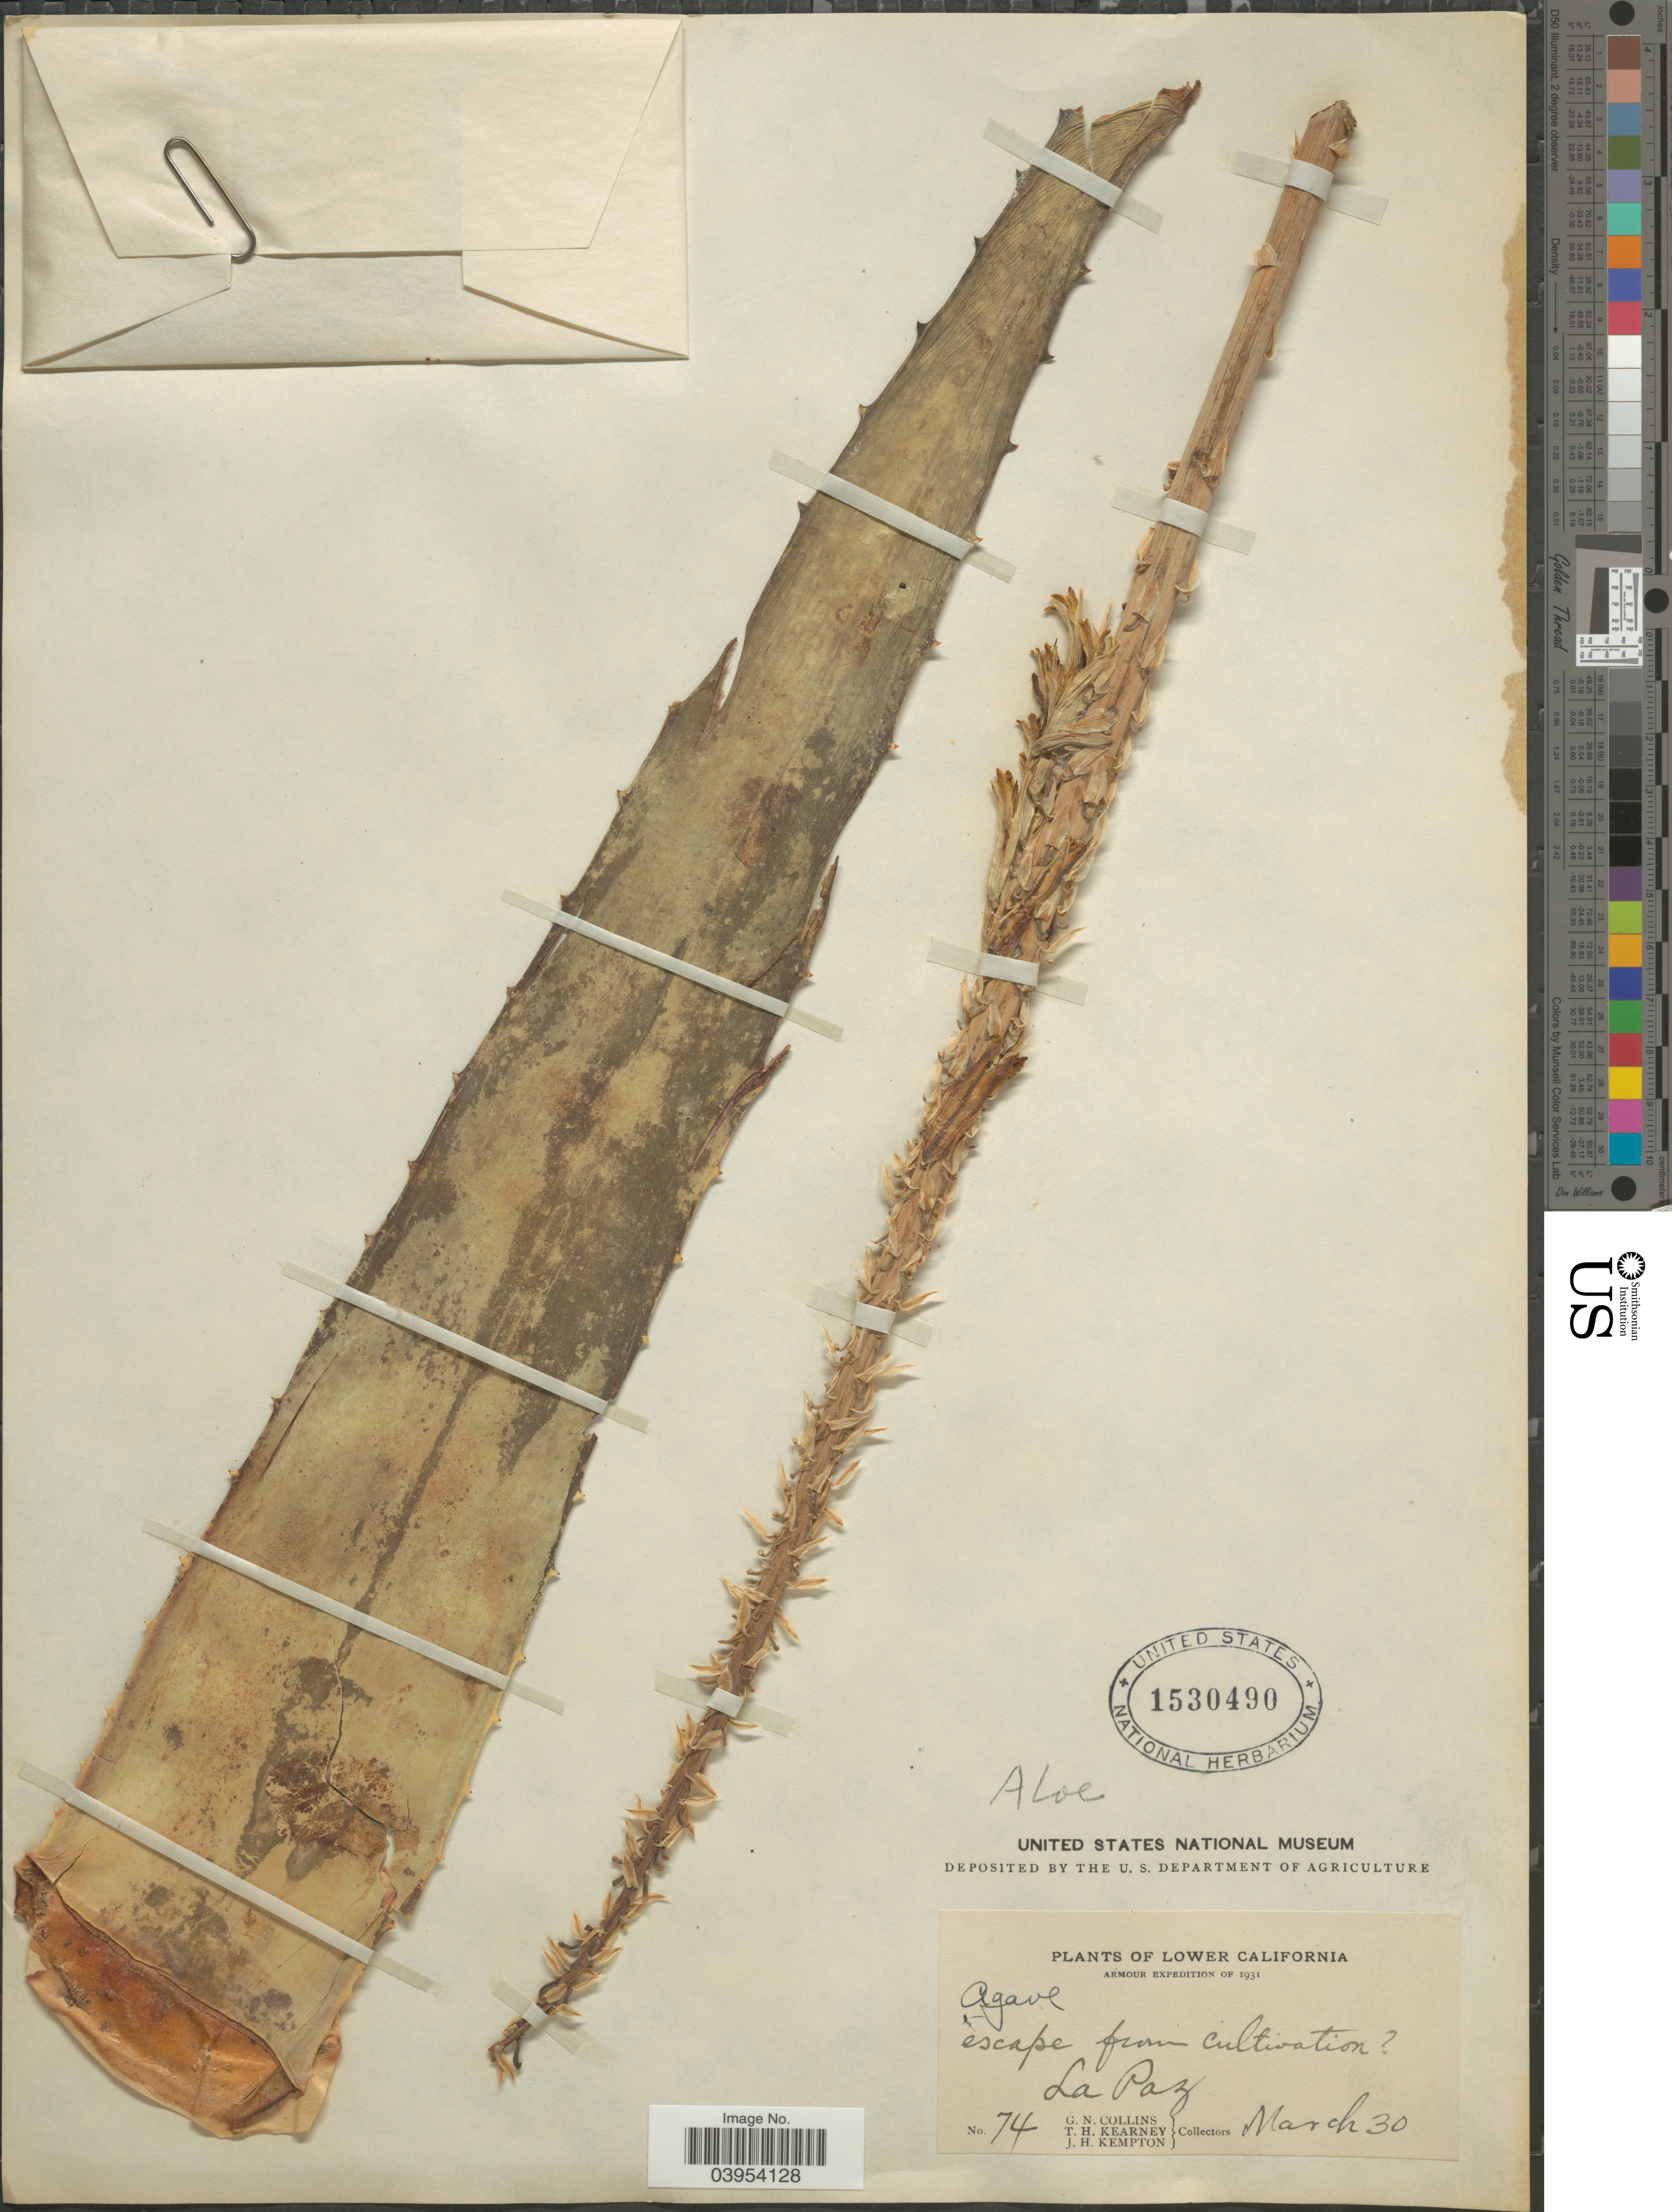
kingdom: Plantae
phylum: Tracheophyta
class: Liliopsida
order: Asparagales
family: Asphodelaceae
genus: Aloe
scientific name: Aloe vera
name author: L.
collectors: G. Collins, T. H. Kearney & J. H. Kempton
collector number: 74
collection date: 1931-03-30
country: Mexico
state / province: Baja California Sur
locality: Lower California. La Paz.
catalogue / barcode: US 1530490